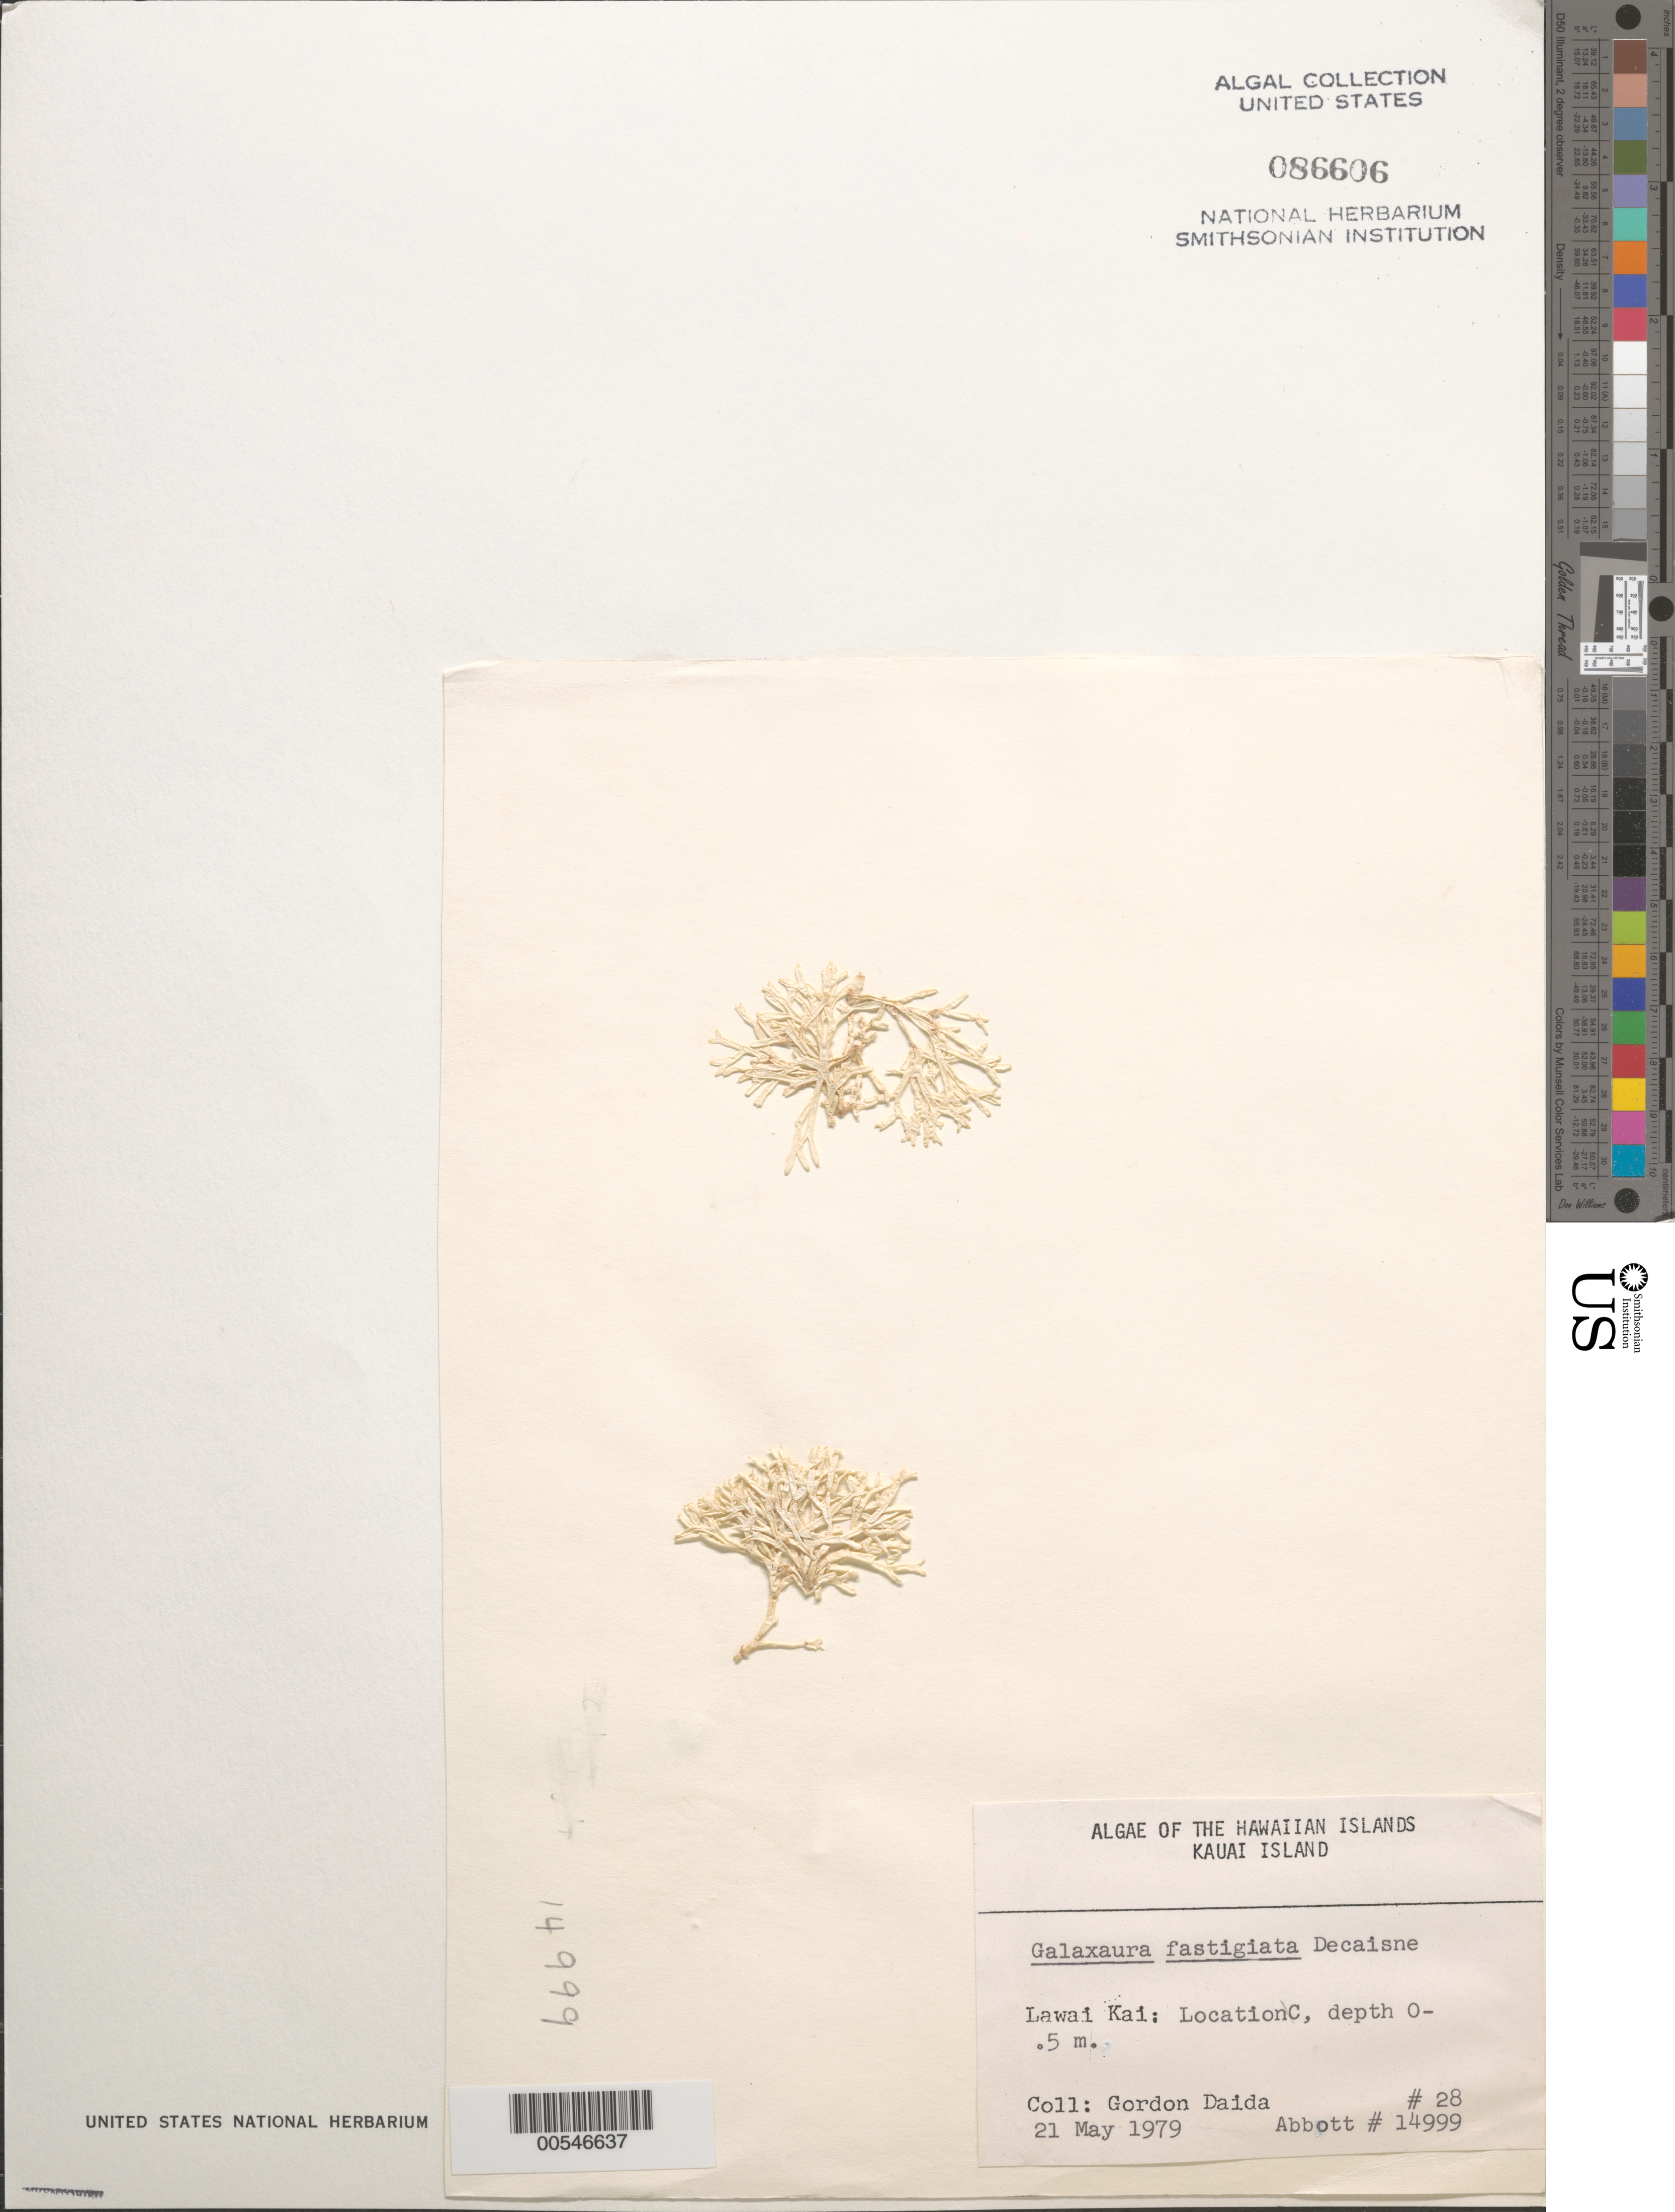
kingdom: Plantae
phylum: Rhodophyta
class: Florideophyceae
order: Nemaliales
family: Galaxauraceae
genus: Tricleocarpa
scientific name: Tricleocarpa fastigiata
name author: (Decne.) Huisman et al.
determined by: Algae name updating Project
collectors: G. Daida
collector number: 28 & IAA 14999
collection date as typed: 21 May 1979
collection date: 1979-05-21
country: United States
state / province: Hawaii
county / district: Kauai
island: Kaua'i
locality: Lawai Kai, Location C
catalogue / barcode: US 86606